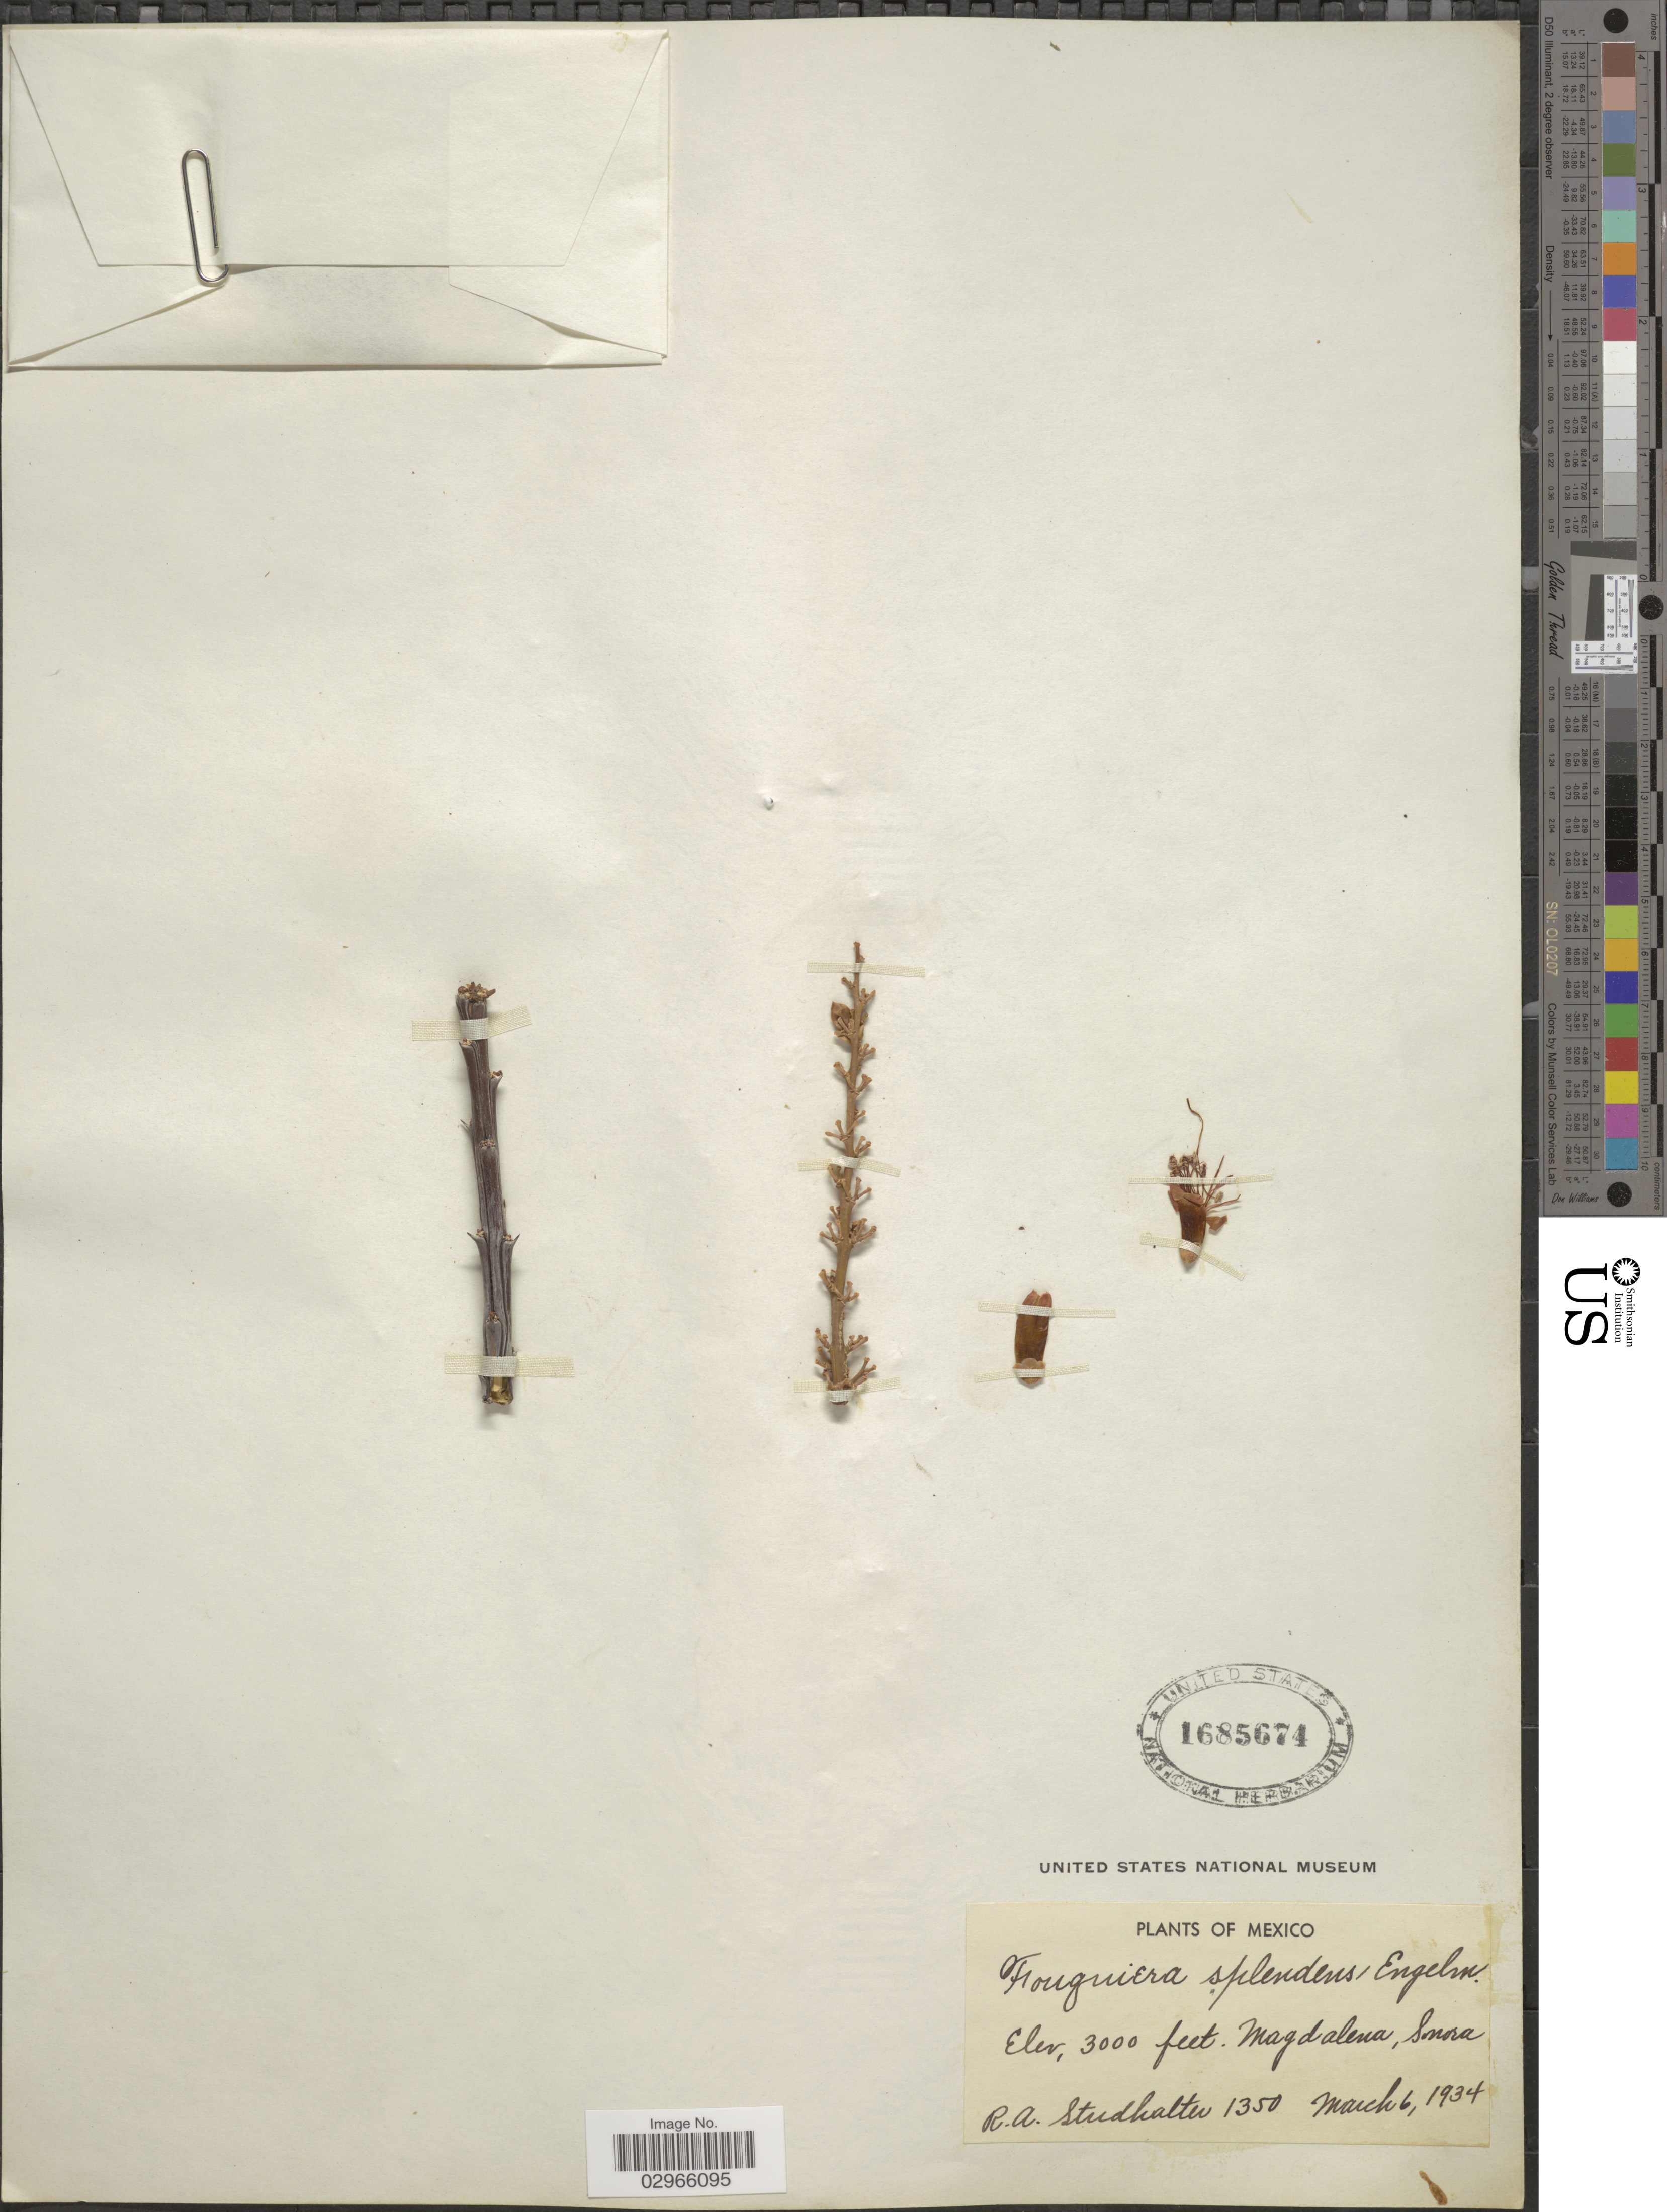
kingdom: Plantae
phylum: Tracheophyta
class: Magnoliopsida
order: Ericales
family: Fouquieriaceae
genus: Fouquieria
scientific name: Fouquieria splendens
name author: Engelm.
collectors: R. Studhalter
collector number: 1350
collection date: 1934-03-06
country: Mexico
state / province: Sonora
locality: Magdalena.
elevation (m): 914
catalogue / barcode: US 1685674